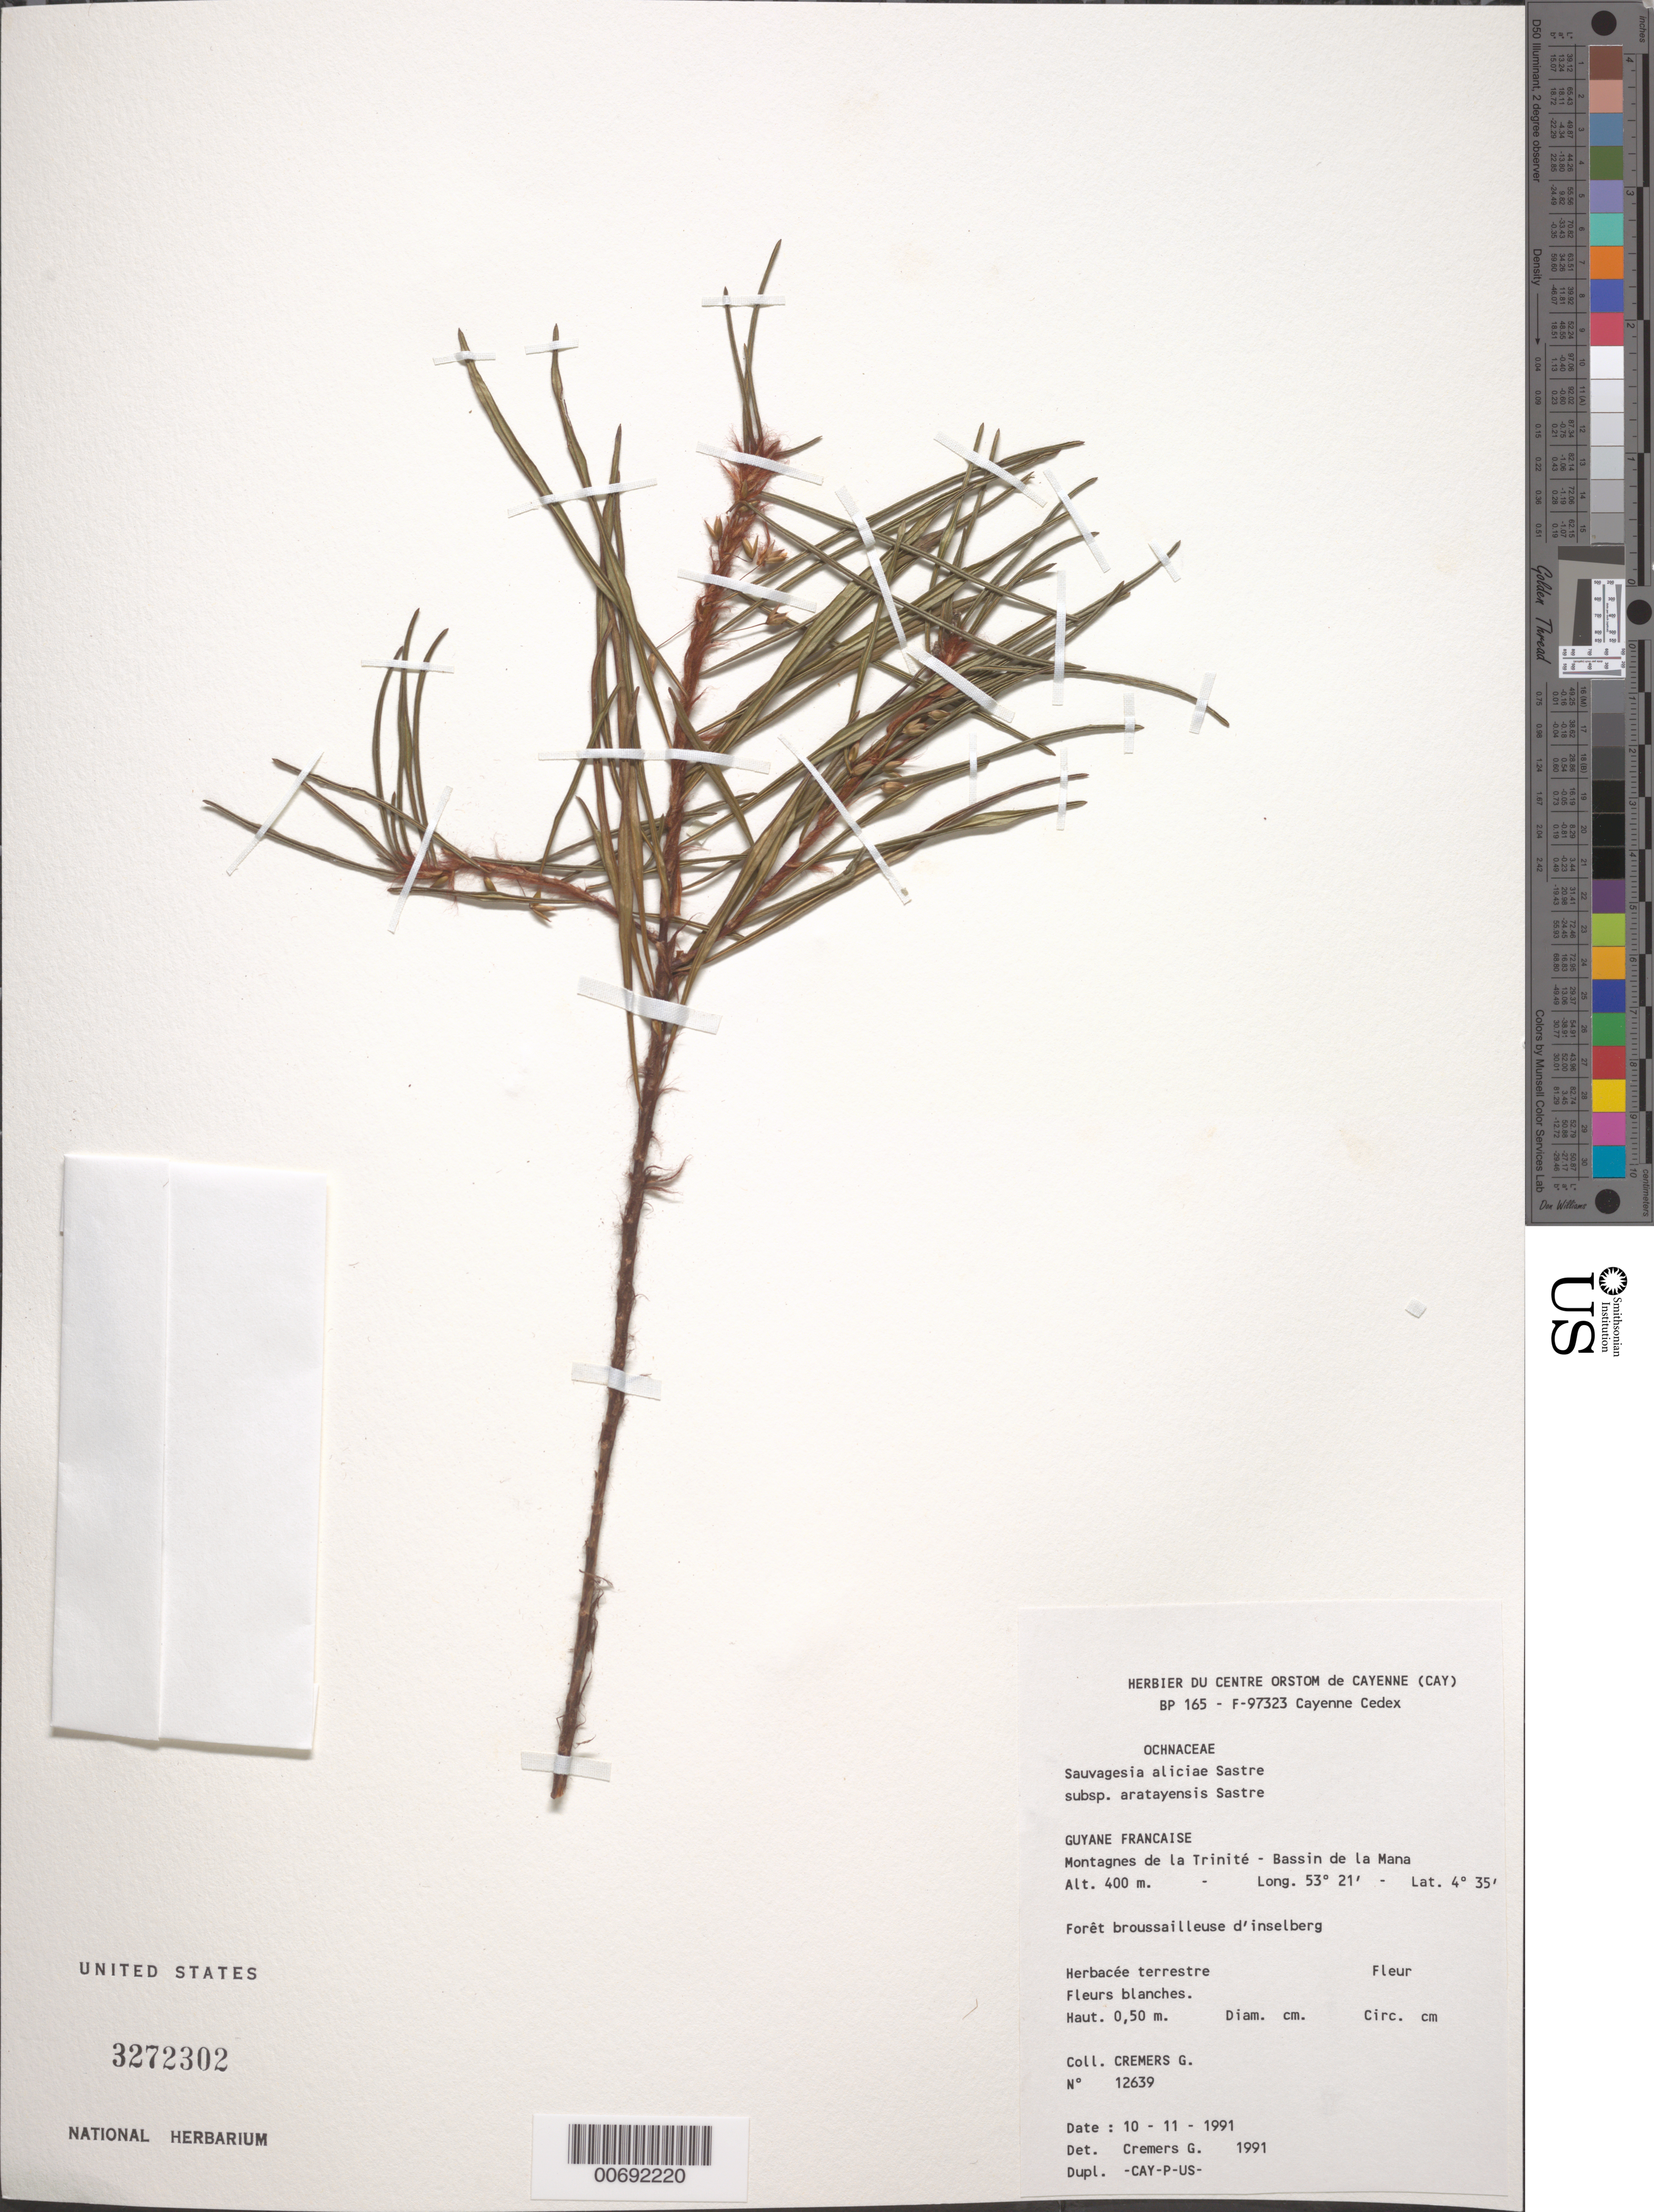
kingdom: Plantae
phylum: Tracheophyta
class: Magnoliopsida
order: Malpighiales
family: Ochnaceae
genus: Sauvagesia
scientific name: Sauvagesia aliciae subsp. aratayensis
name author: Sastre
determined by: Cremers, Georges A.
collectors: G. Cremers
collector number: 12639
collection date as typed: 10-Nov-91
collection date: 1991-11-10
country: French Guiana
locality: Montagnes de la Trinité, Bassin de la Mana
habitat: Forêt broussailleuse d'inselberg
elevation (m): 400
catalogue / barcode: US 3272302